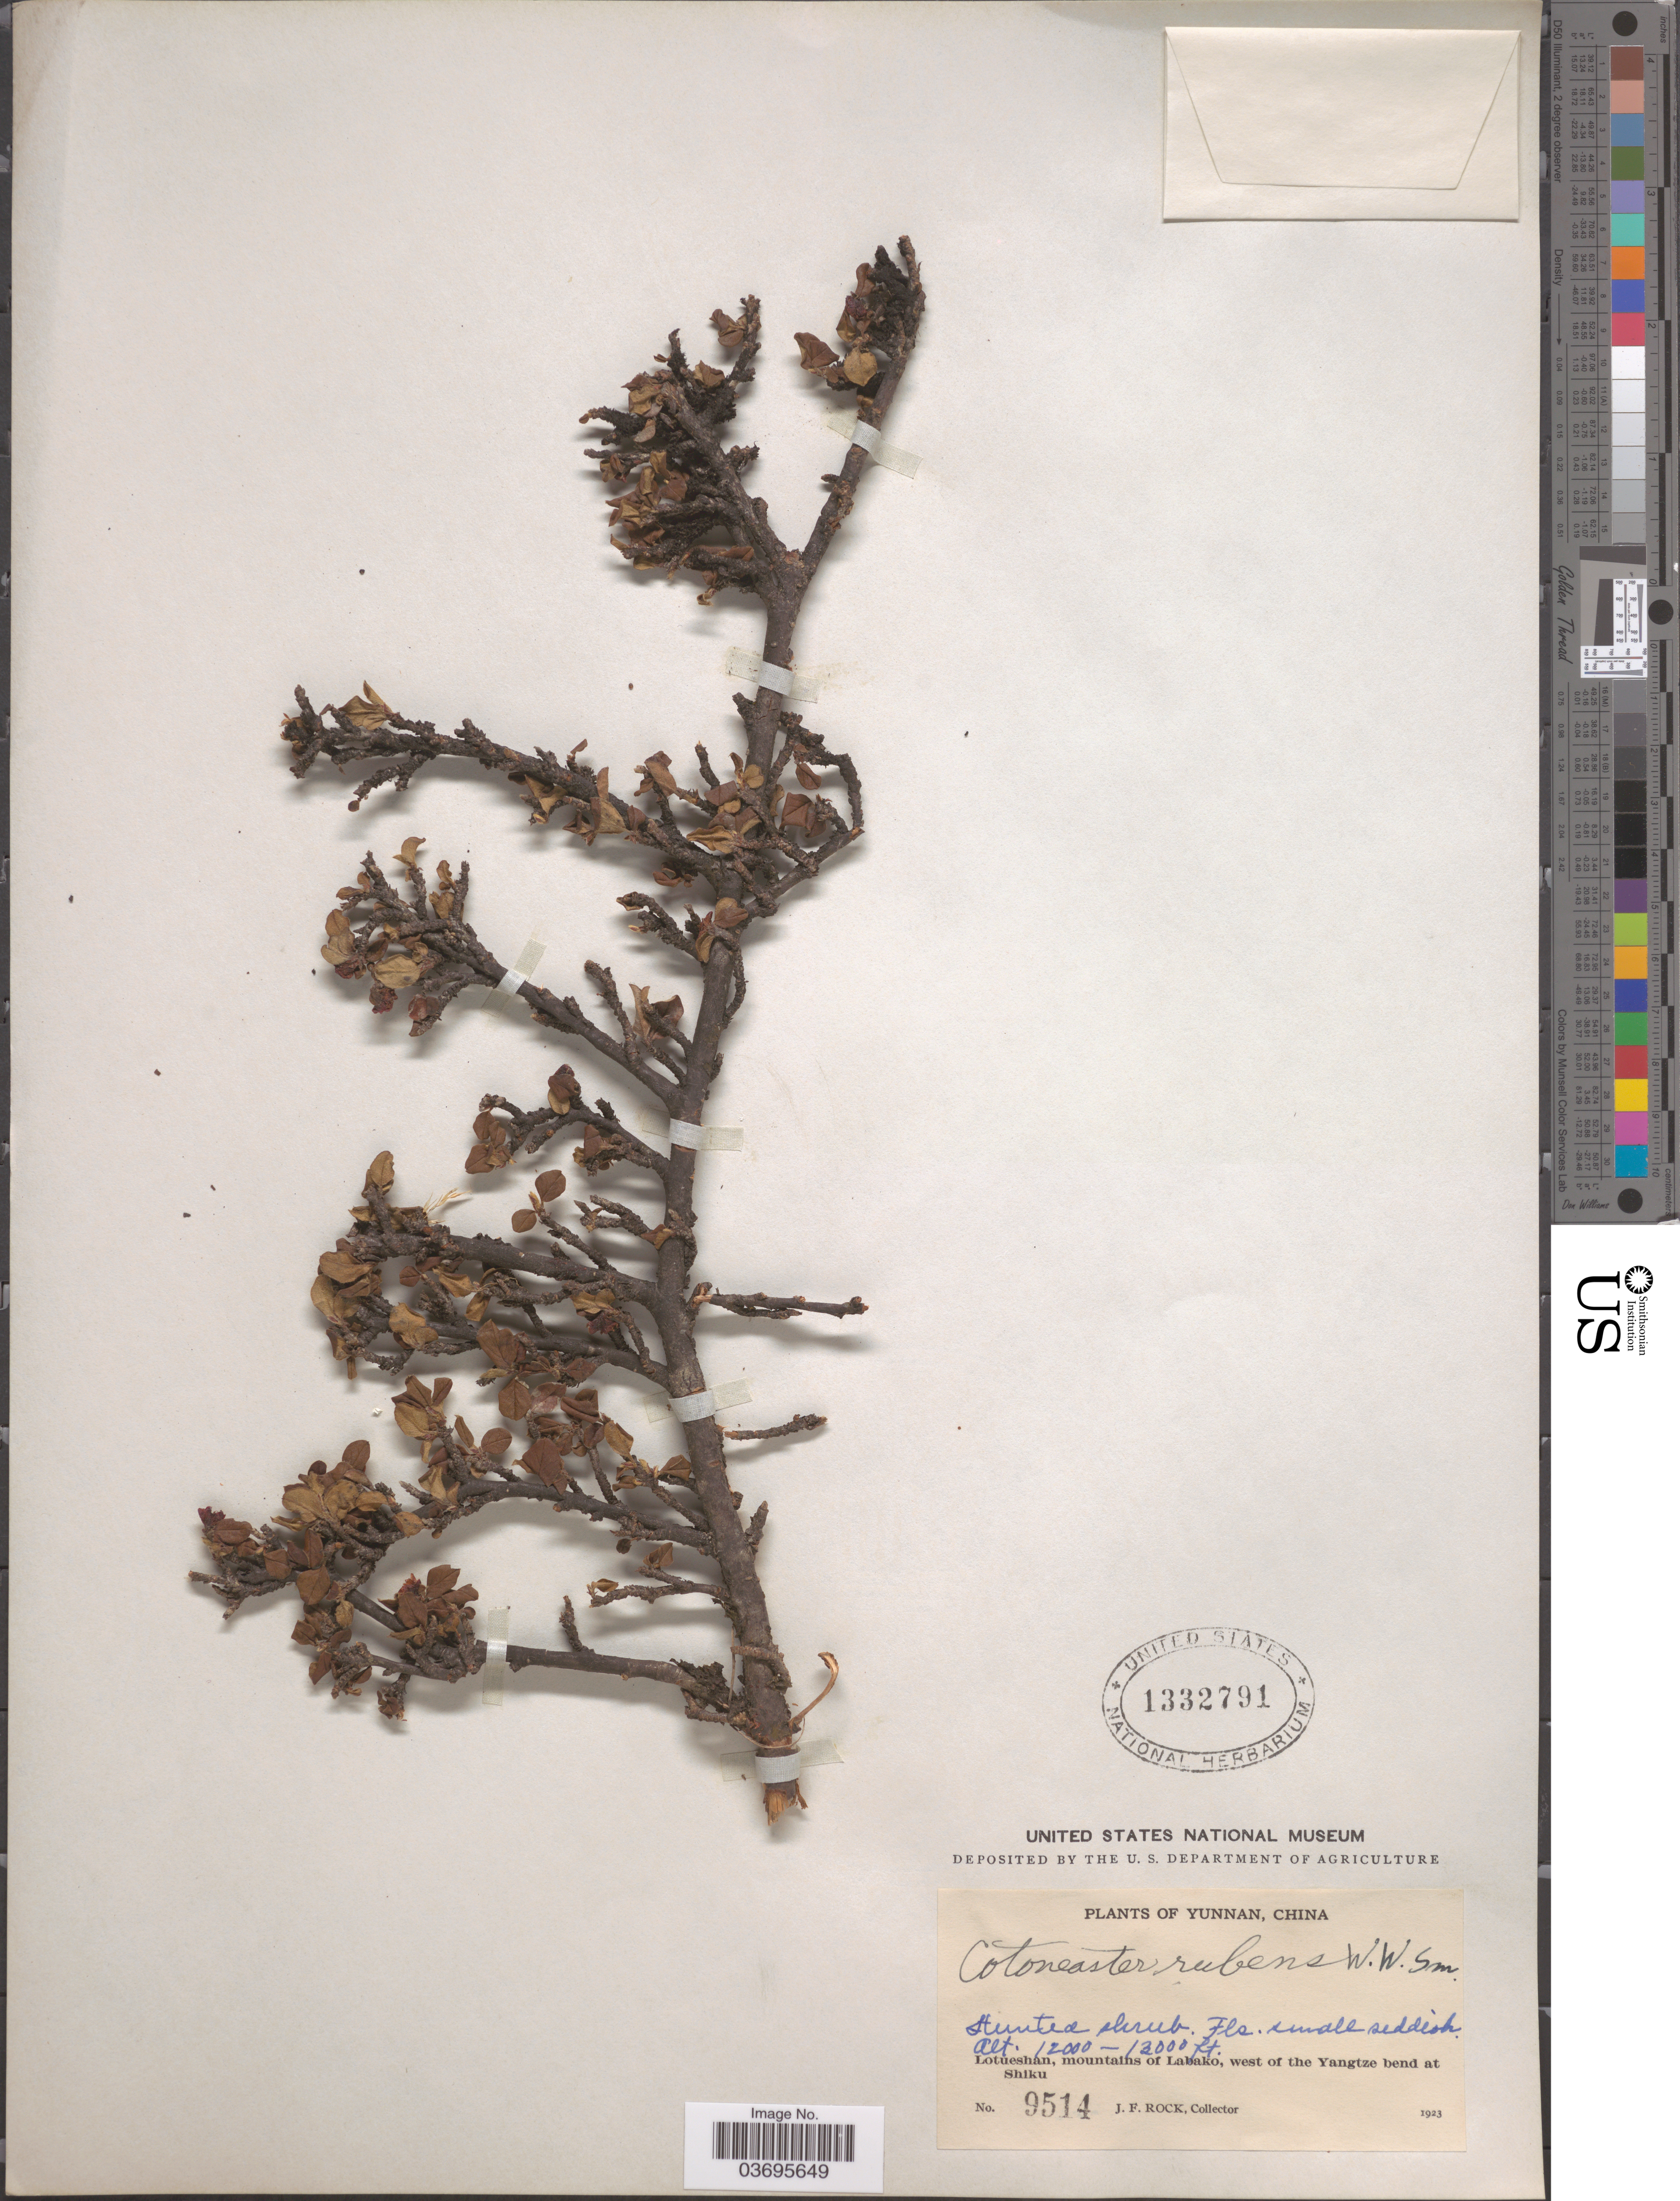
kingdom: Plantae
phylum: Tracheophyta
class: Magnoliopsida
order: Rosales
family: Rosaceae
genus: Cotoneaster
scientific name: Cotoneaster rubens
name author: W.W. Sm.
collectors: J. Rock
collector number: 9514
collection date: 1923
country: China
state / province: Yunnan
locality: Lotueshan, mountains of Labako, west of the Yangtze bend at Shiku.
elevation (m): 3658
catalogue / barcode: US 1332791